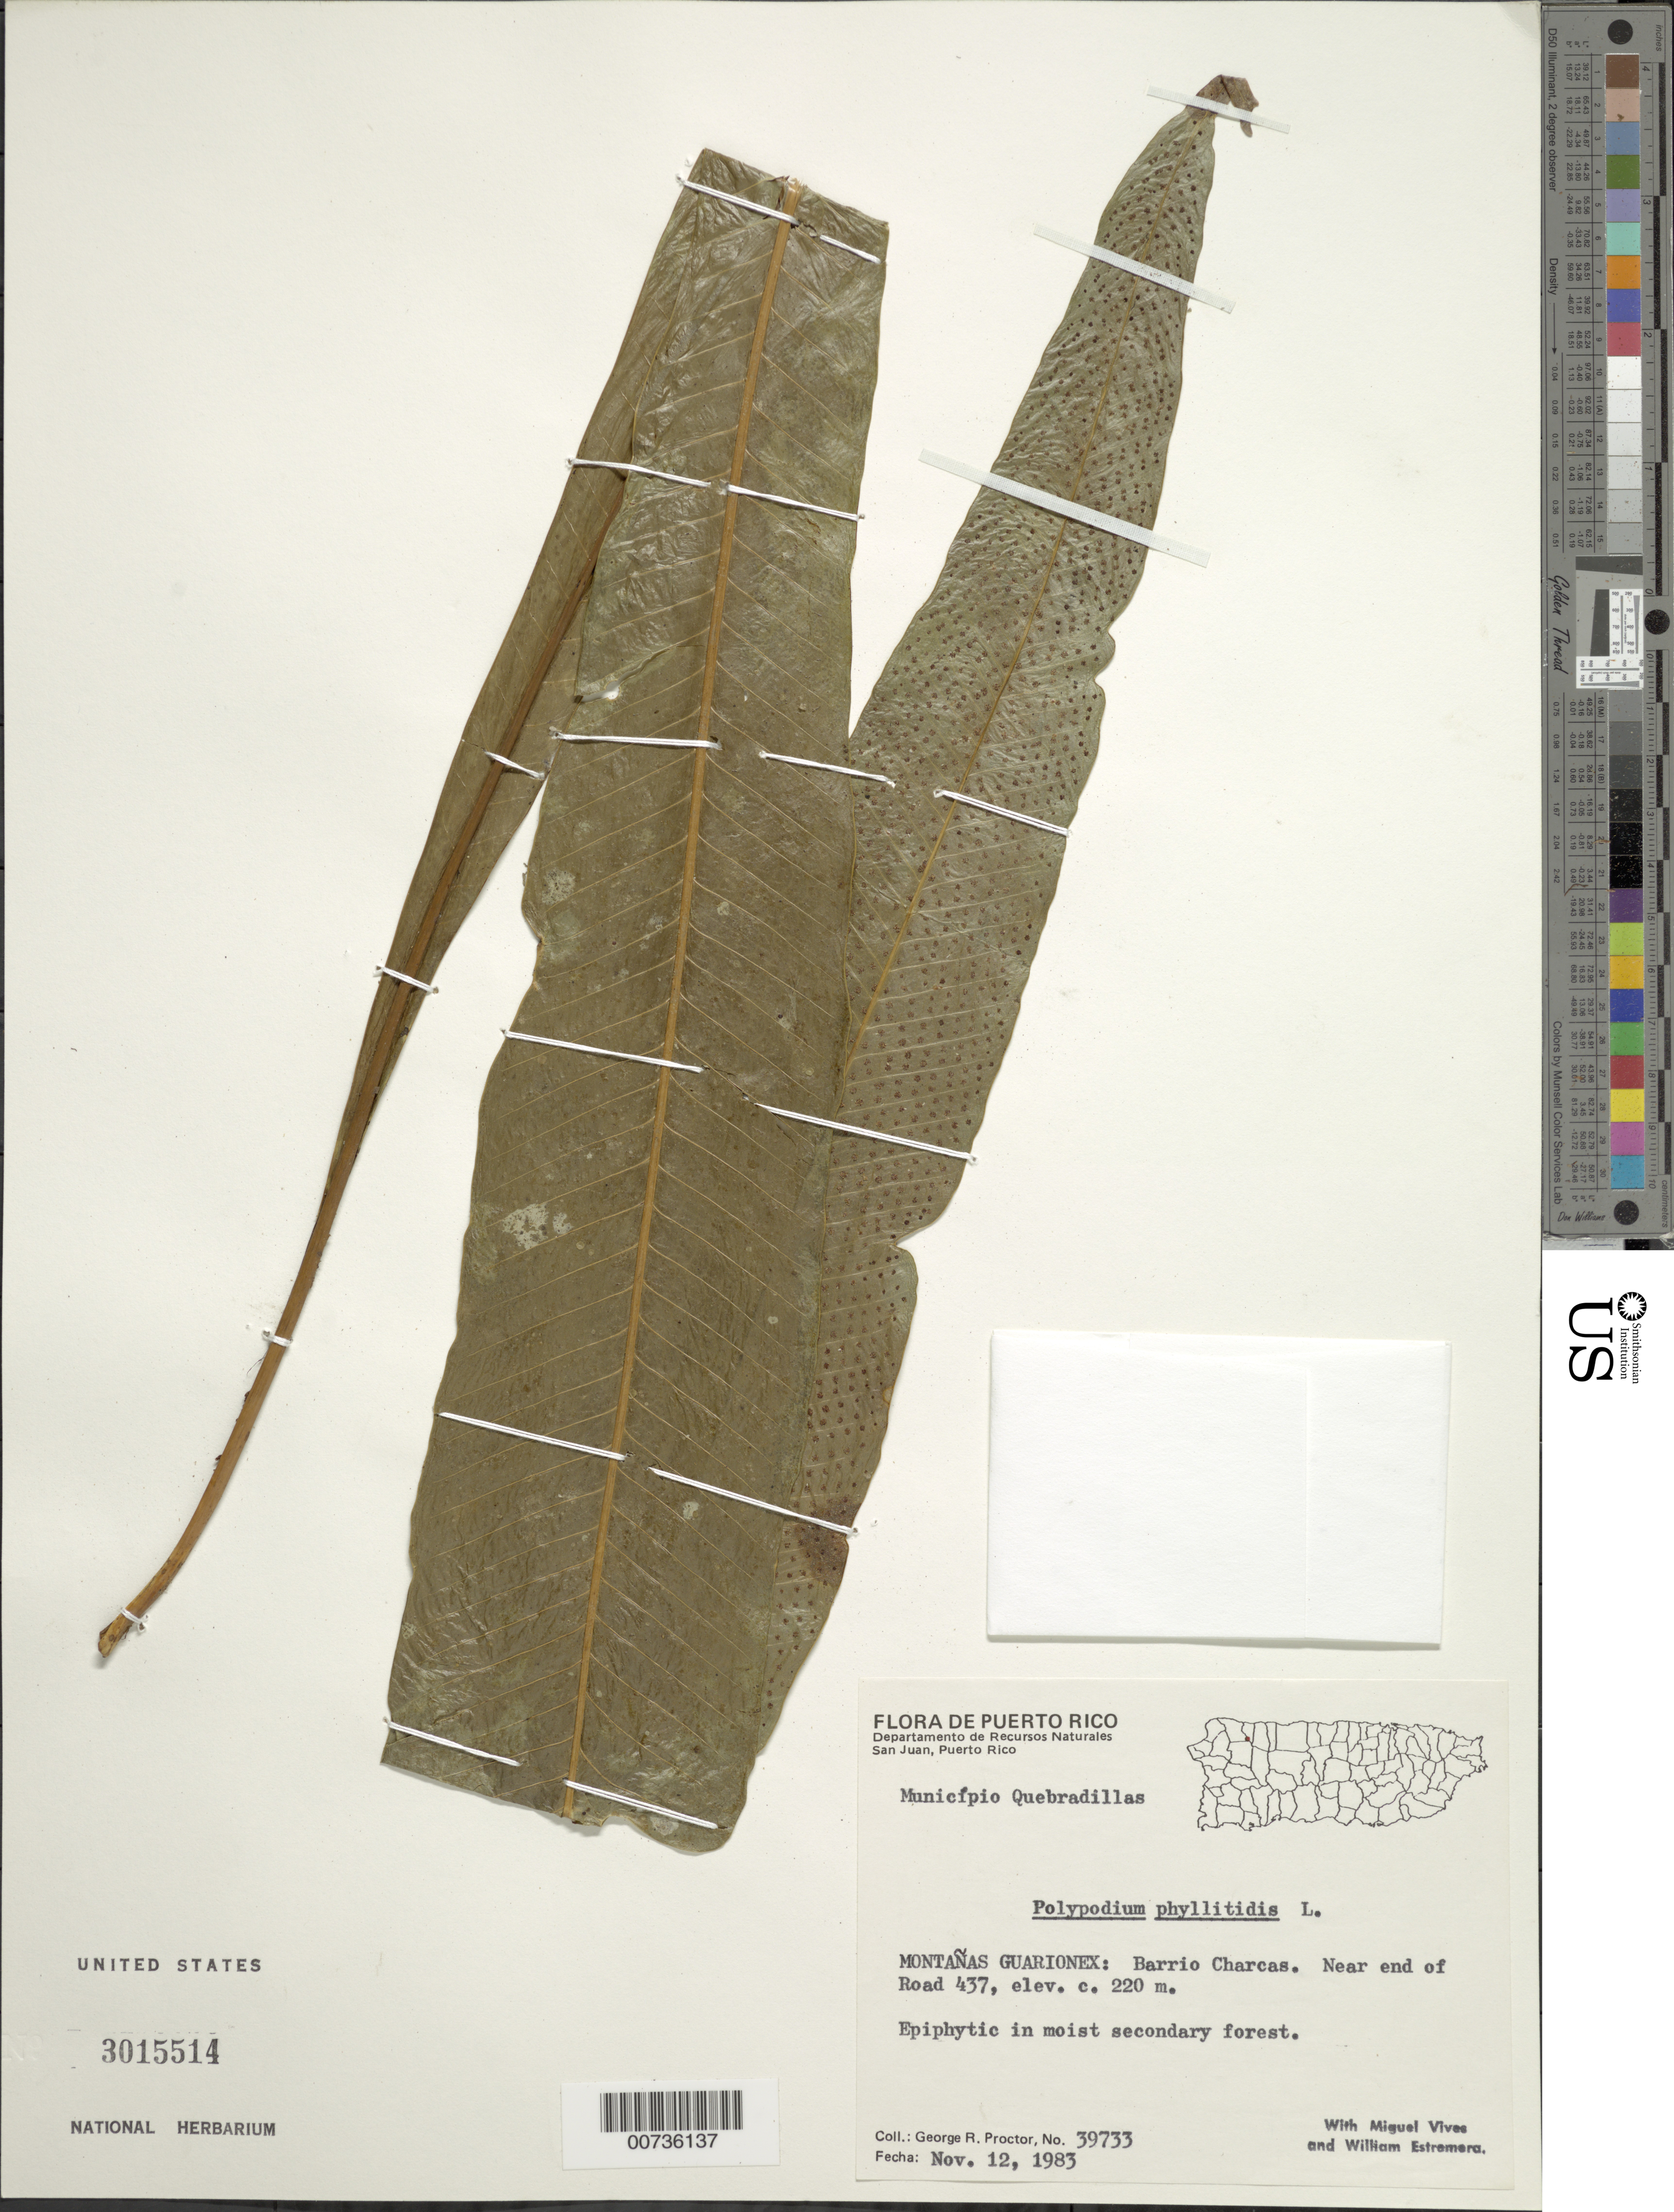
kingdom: Plantae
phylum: Tracheophyta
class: Polypodiopsida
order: Polypodiales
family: Polypodiaceae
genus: Campyloneurum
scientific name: Campyloneurum phyllitidis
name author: (L.) C. Presl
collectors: G. R. Proctor, M. Vives & W. Estremera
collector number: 39733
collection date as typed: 12 Nov 1983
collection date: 1983-11-12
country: Puerto Rico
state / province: Quebradillas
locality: Montañas Guarionex: Barrio Charcas. Near end of Road 437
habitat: Epiphytic in moist secondary forest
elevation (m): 220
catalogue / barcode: US 3015514